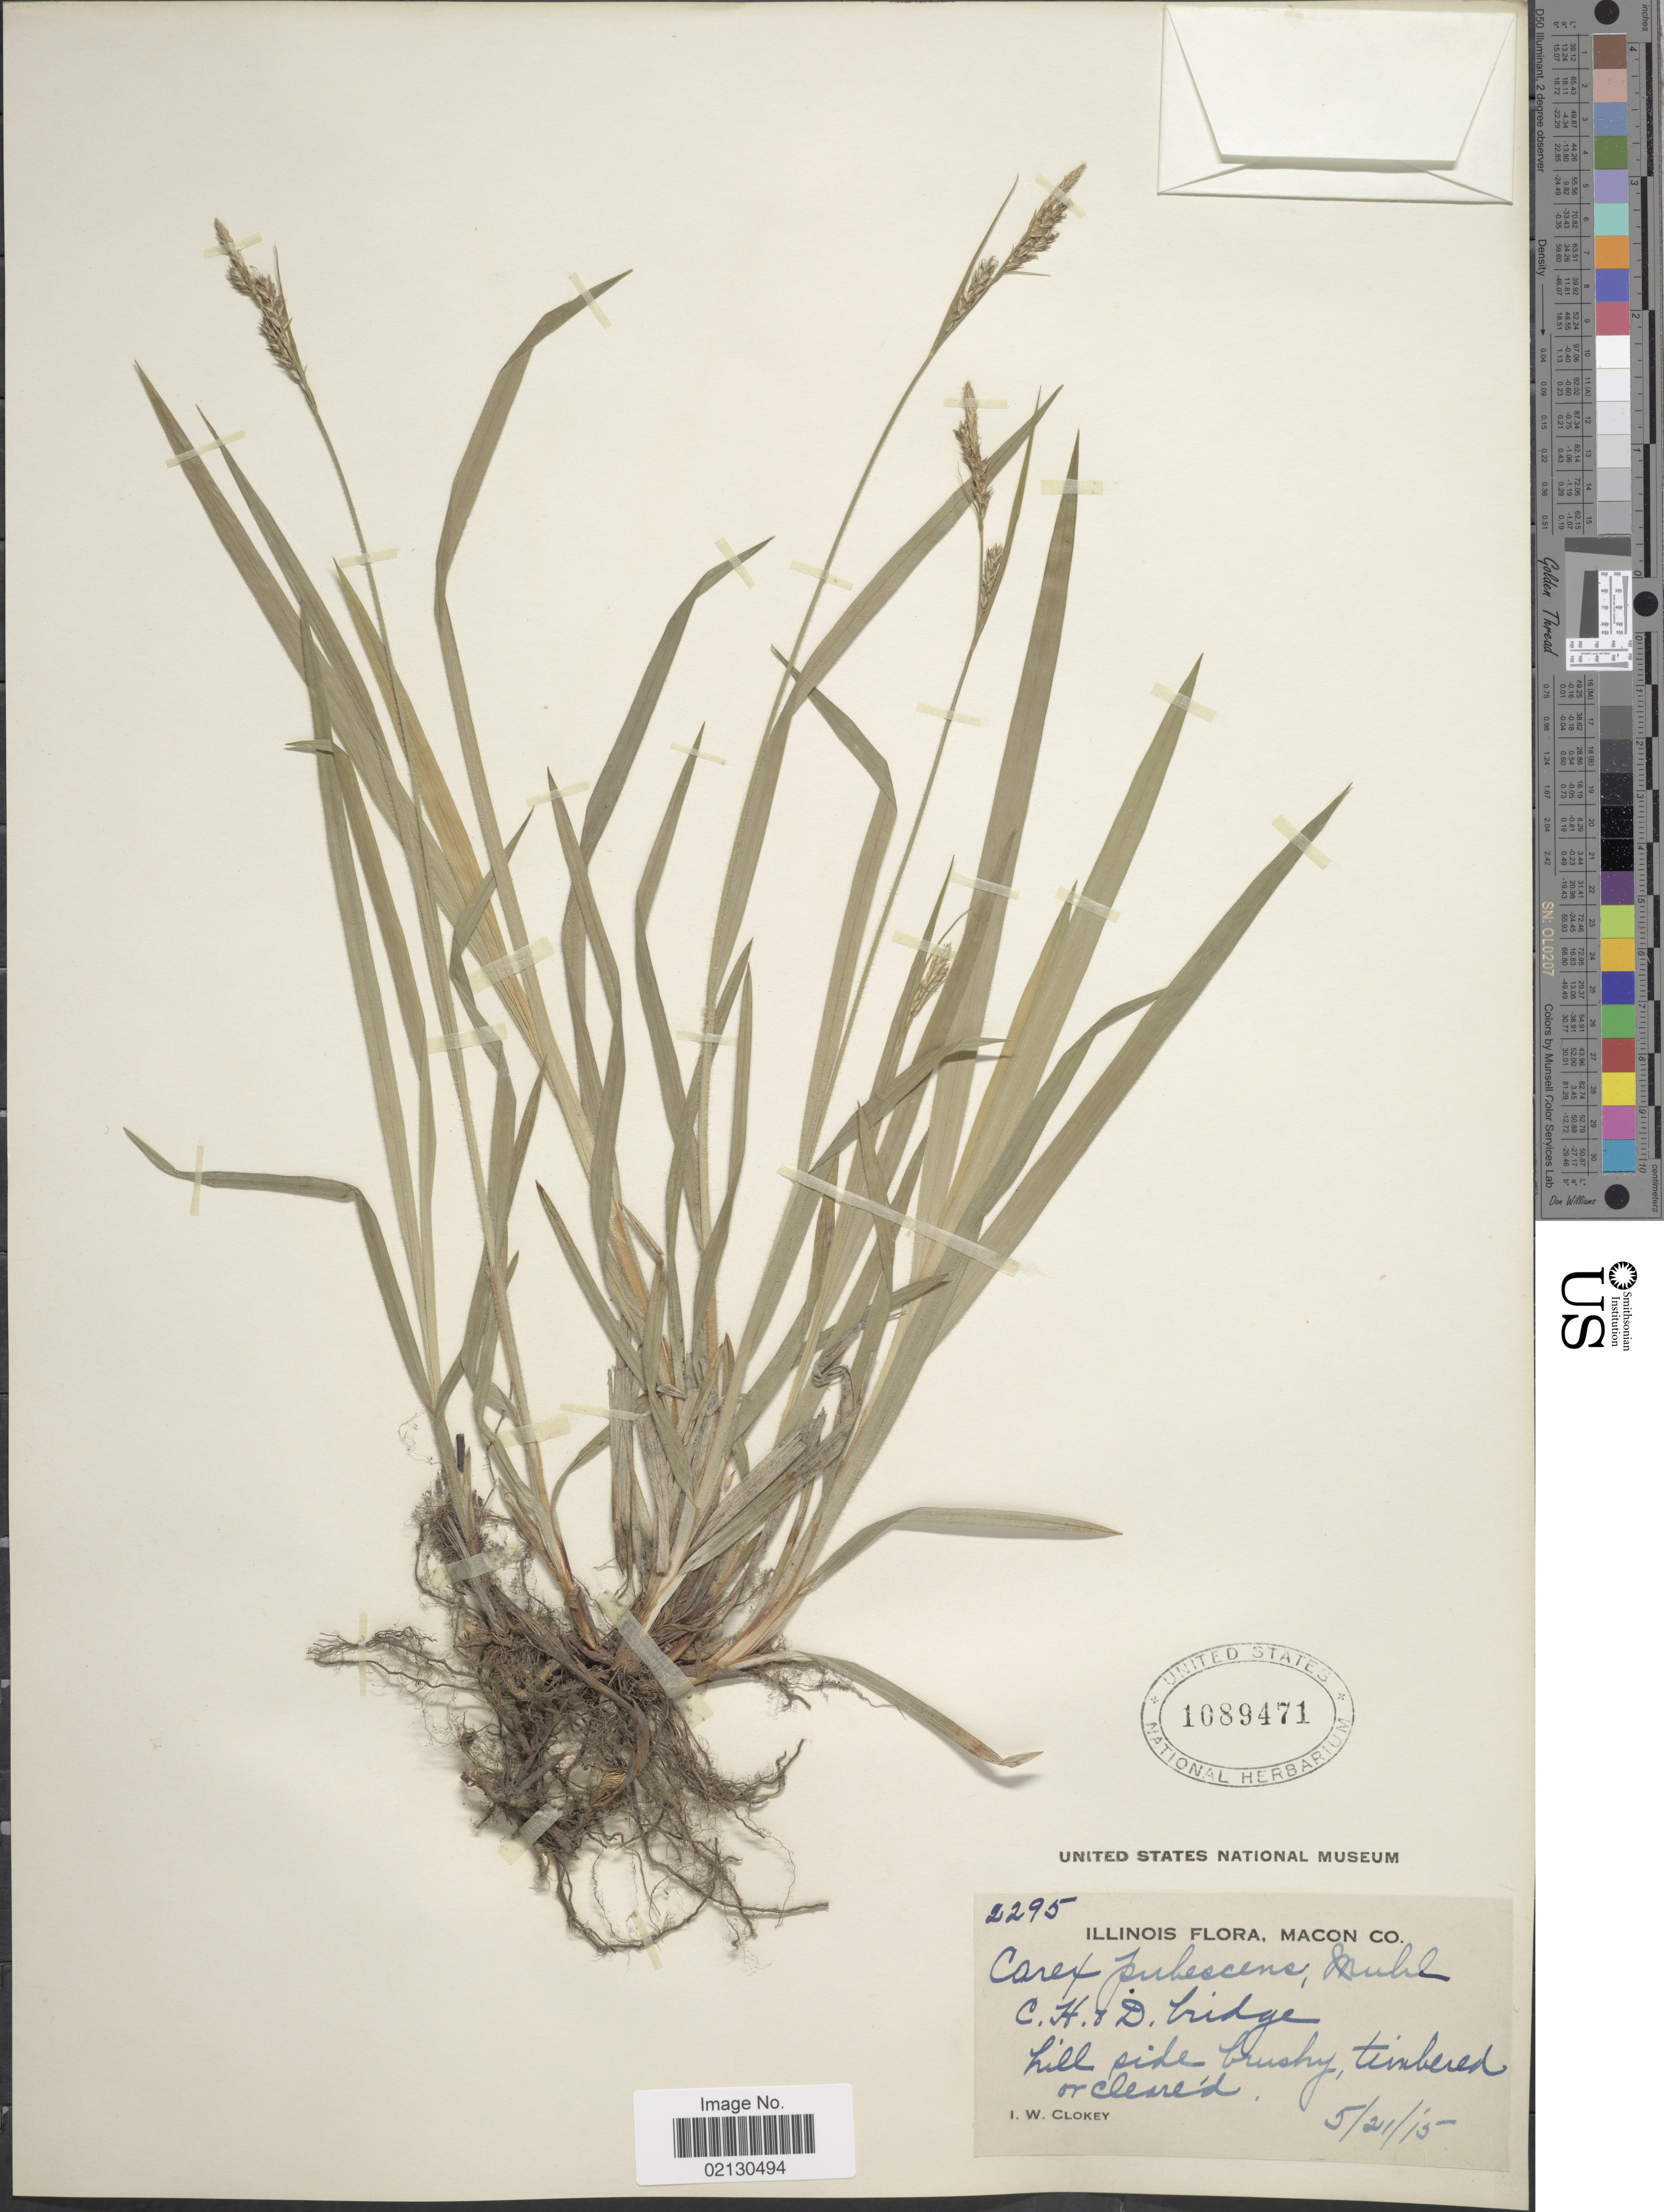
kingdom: Plantae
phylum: Tracheophyta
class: Liliopsida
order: Poales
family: Cyperaceae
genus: Carex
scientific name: Carex hirtifolia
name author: Mack.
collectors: I. W. Clokey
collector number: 2295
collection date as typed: Transcribed d/m/y: 21/5/15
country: United States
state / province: Illinois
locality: Macon Co. C.H. & D. bridge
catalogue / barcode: US 1089471